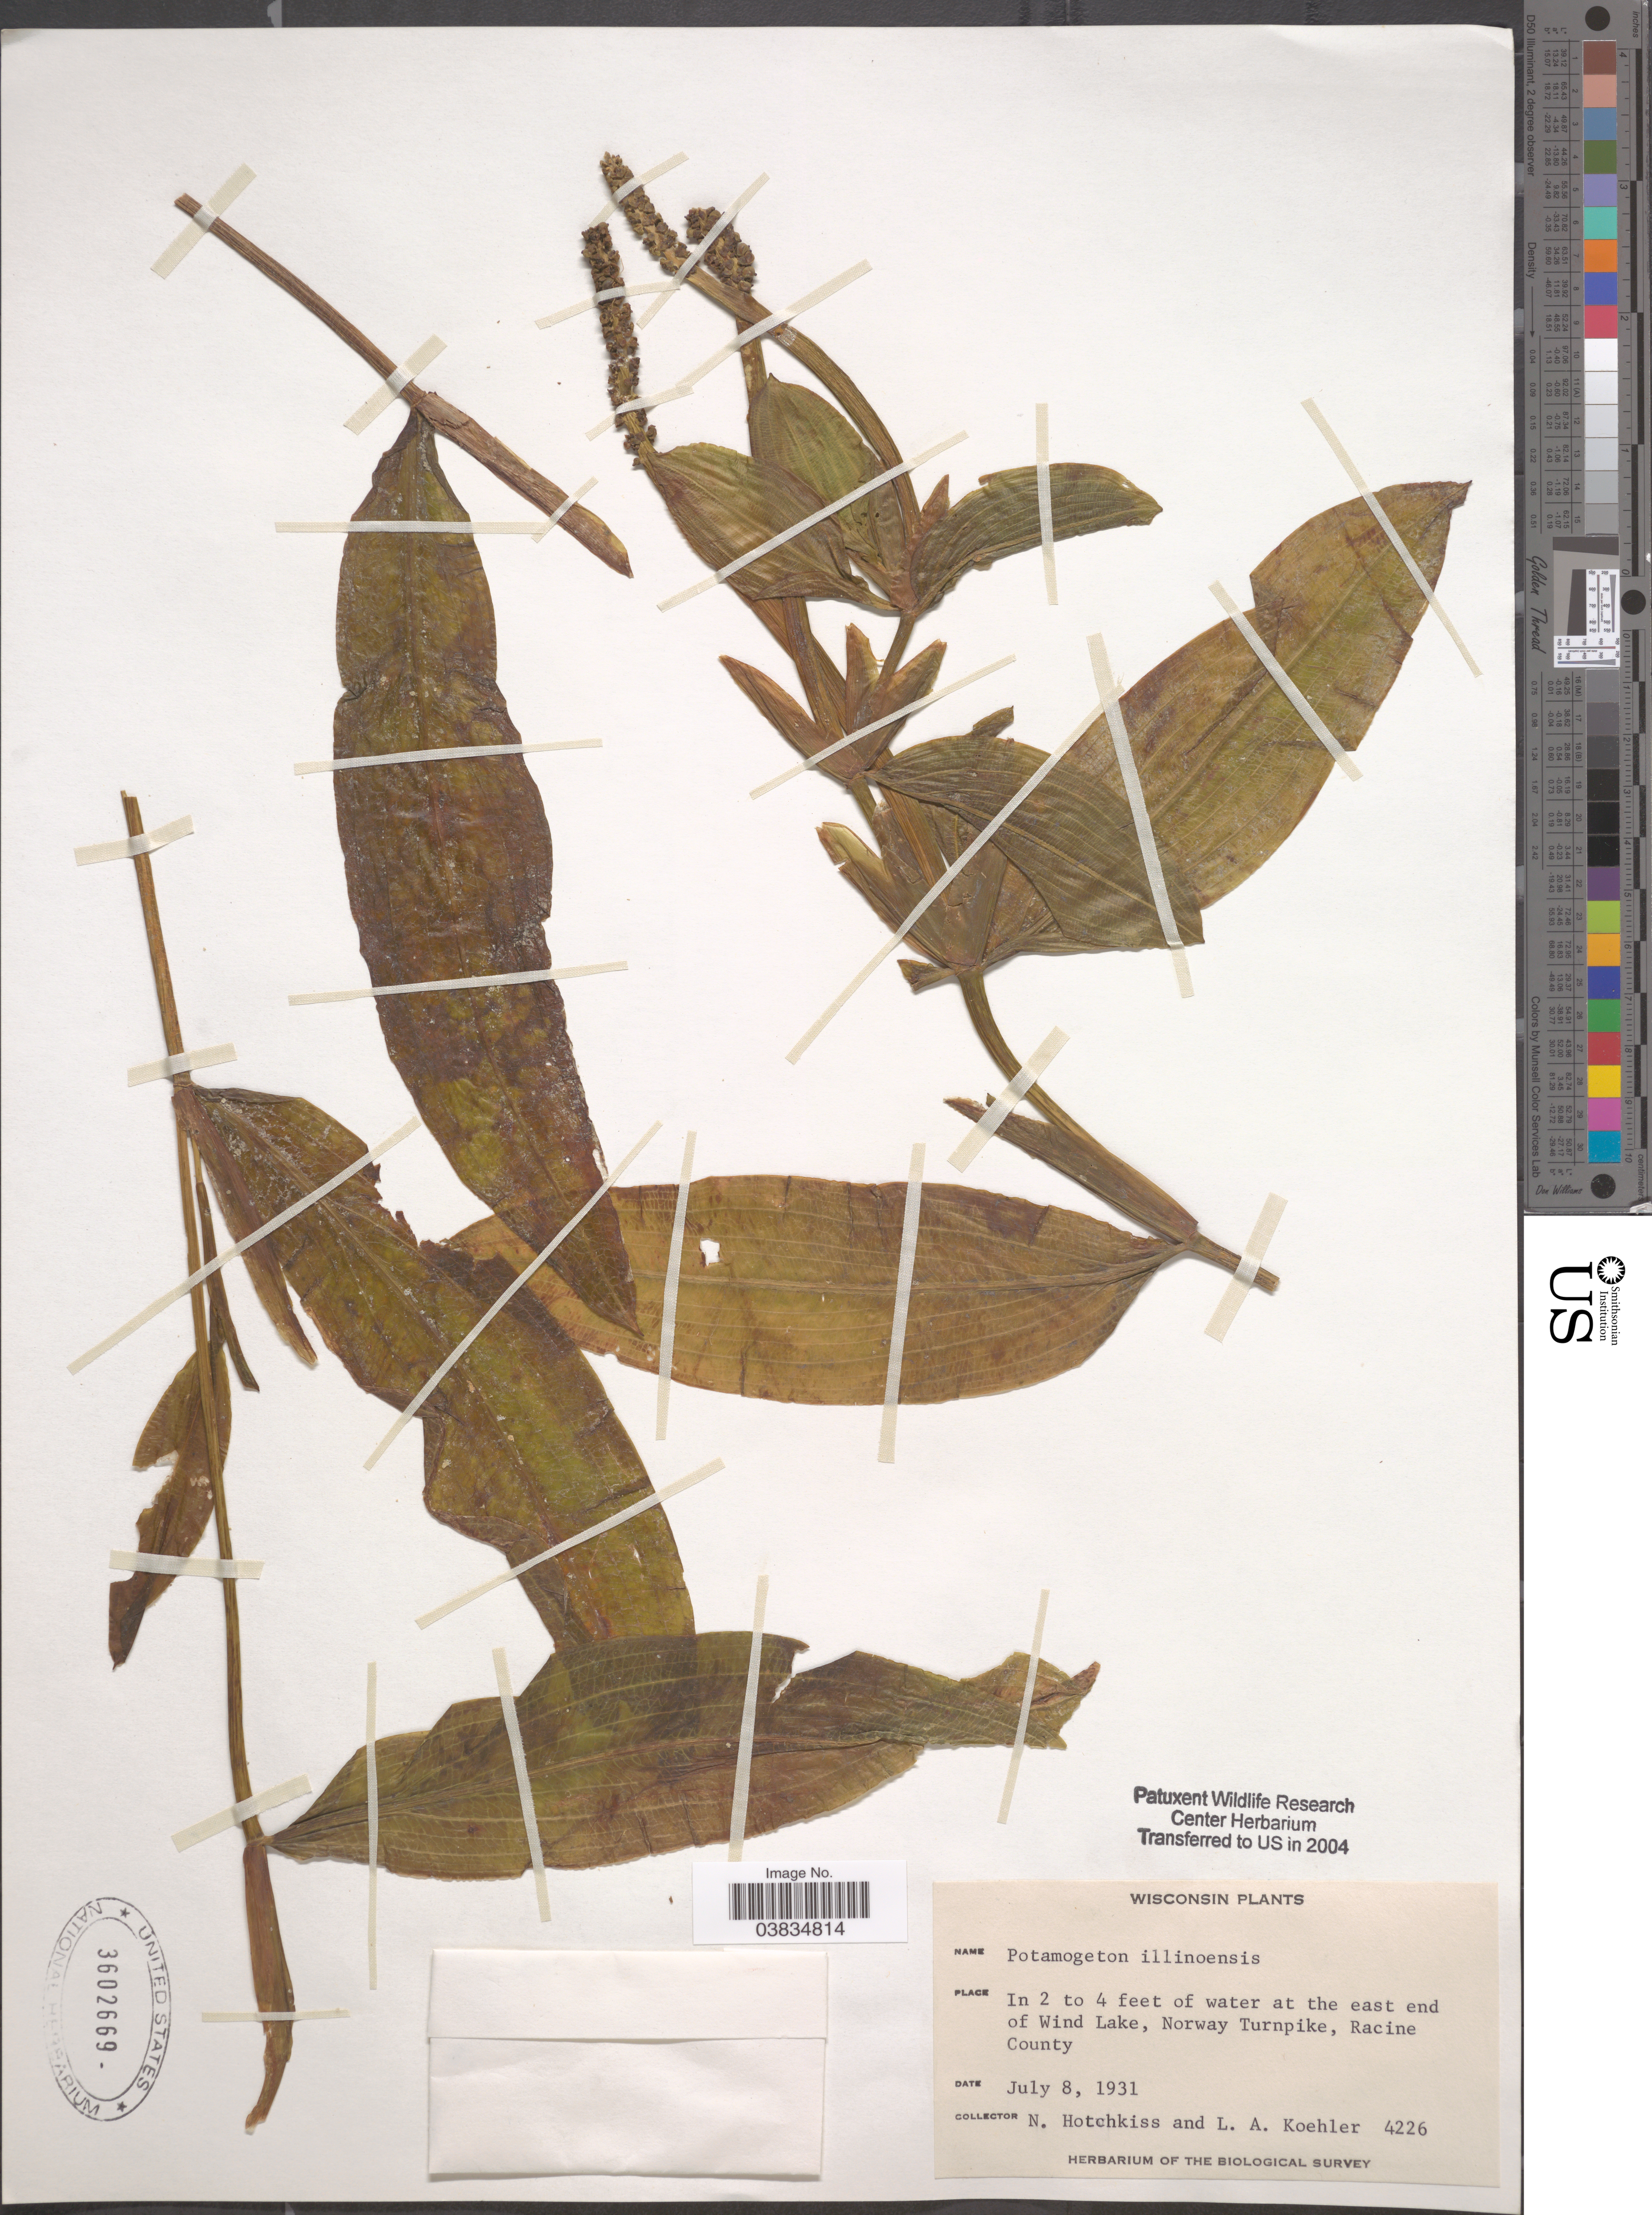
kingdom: Plantae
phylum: Tracheophyta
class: Liliopsida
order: Alismatales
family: Potamogetonaceae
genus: Potamogeton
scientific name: Potamogeton illinoensis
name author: Morong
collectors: N. Hotchkiss & L. Koehler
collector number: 4226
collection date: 1931-07-08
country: United States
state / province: Wisconsin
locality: At the east end of Wind Lake, Norway Turnpike, Racine County.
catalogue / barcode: US 3602669